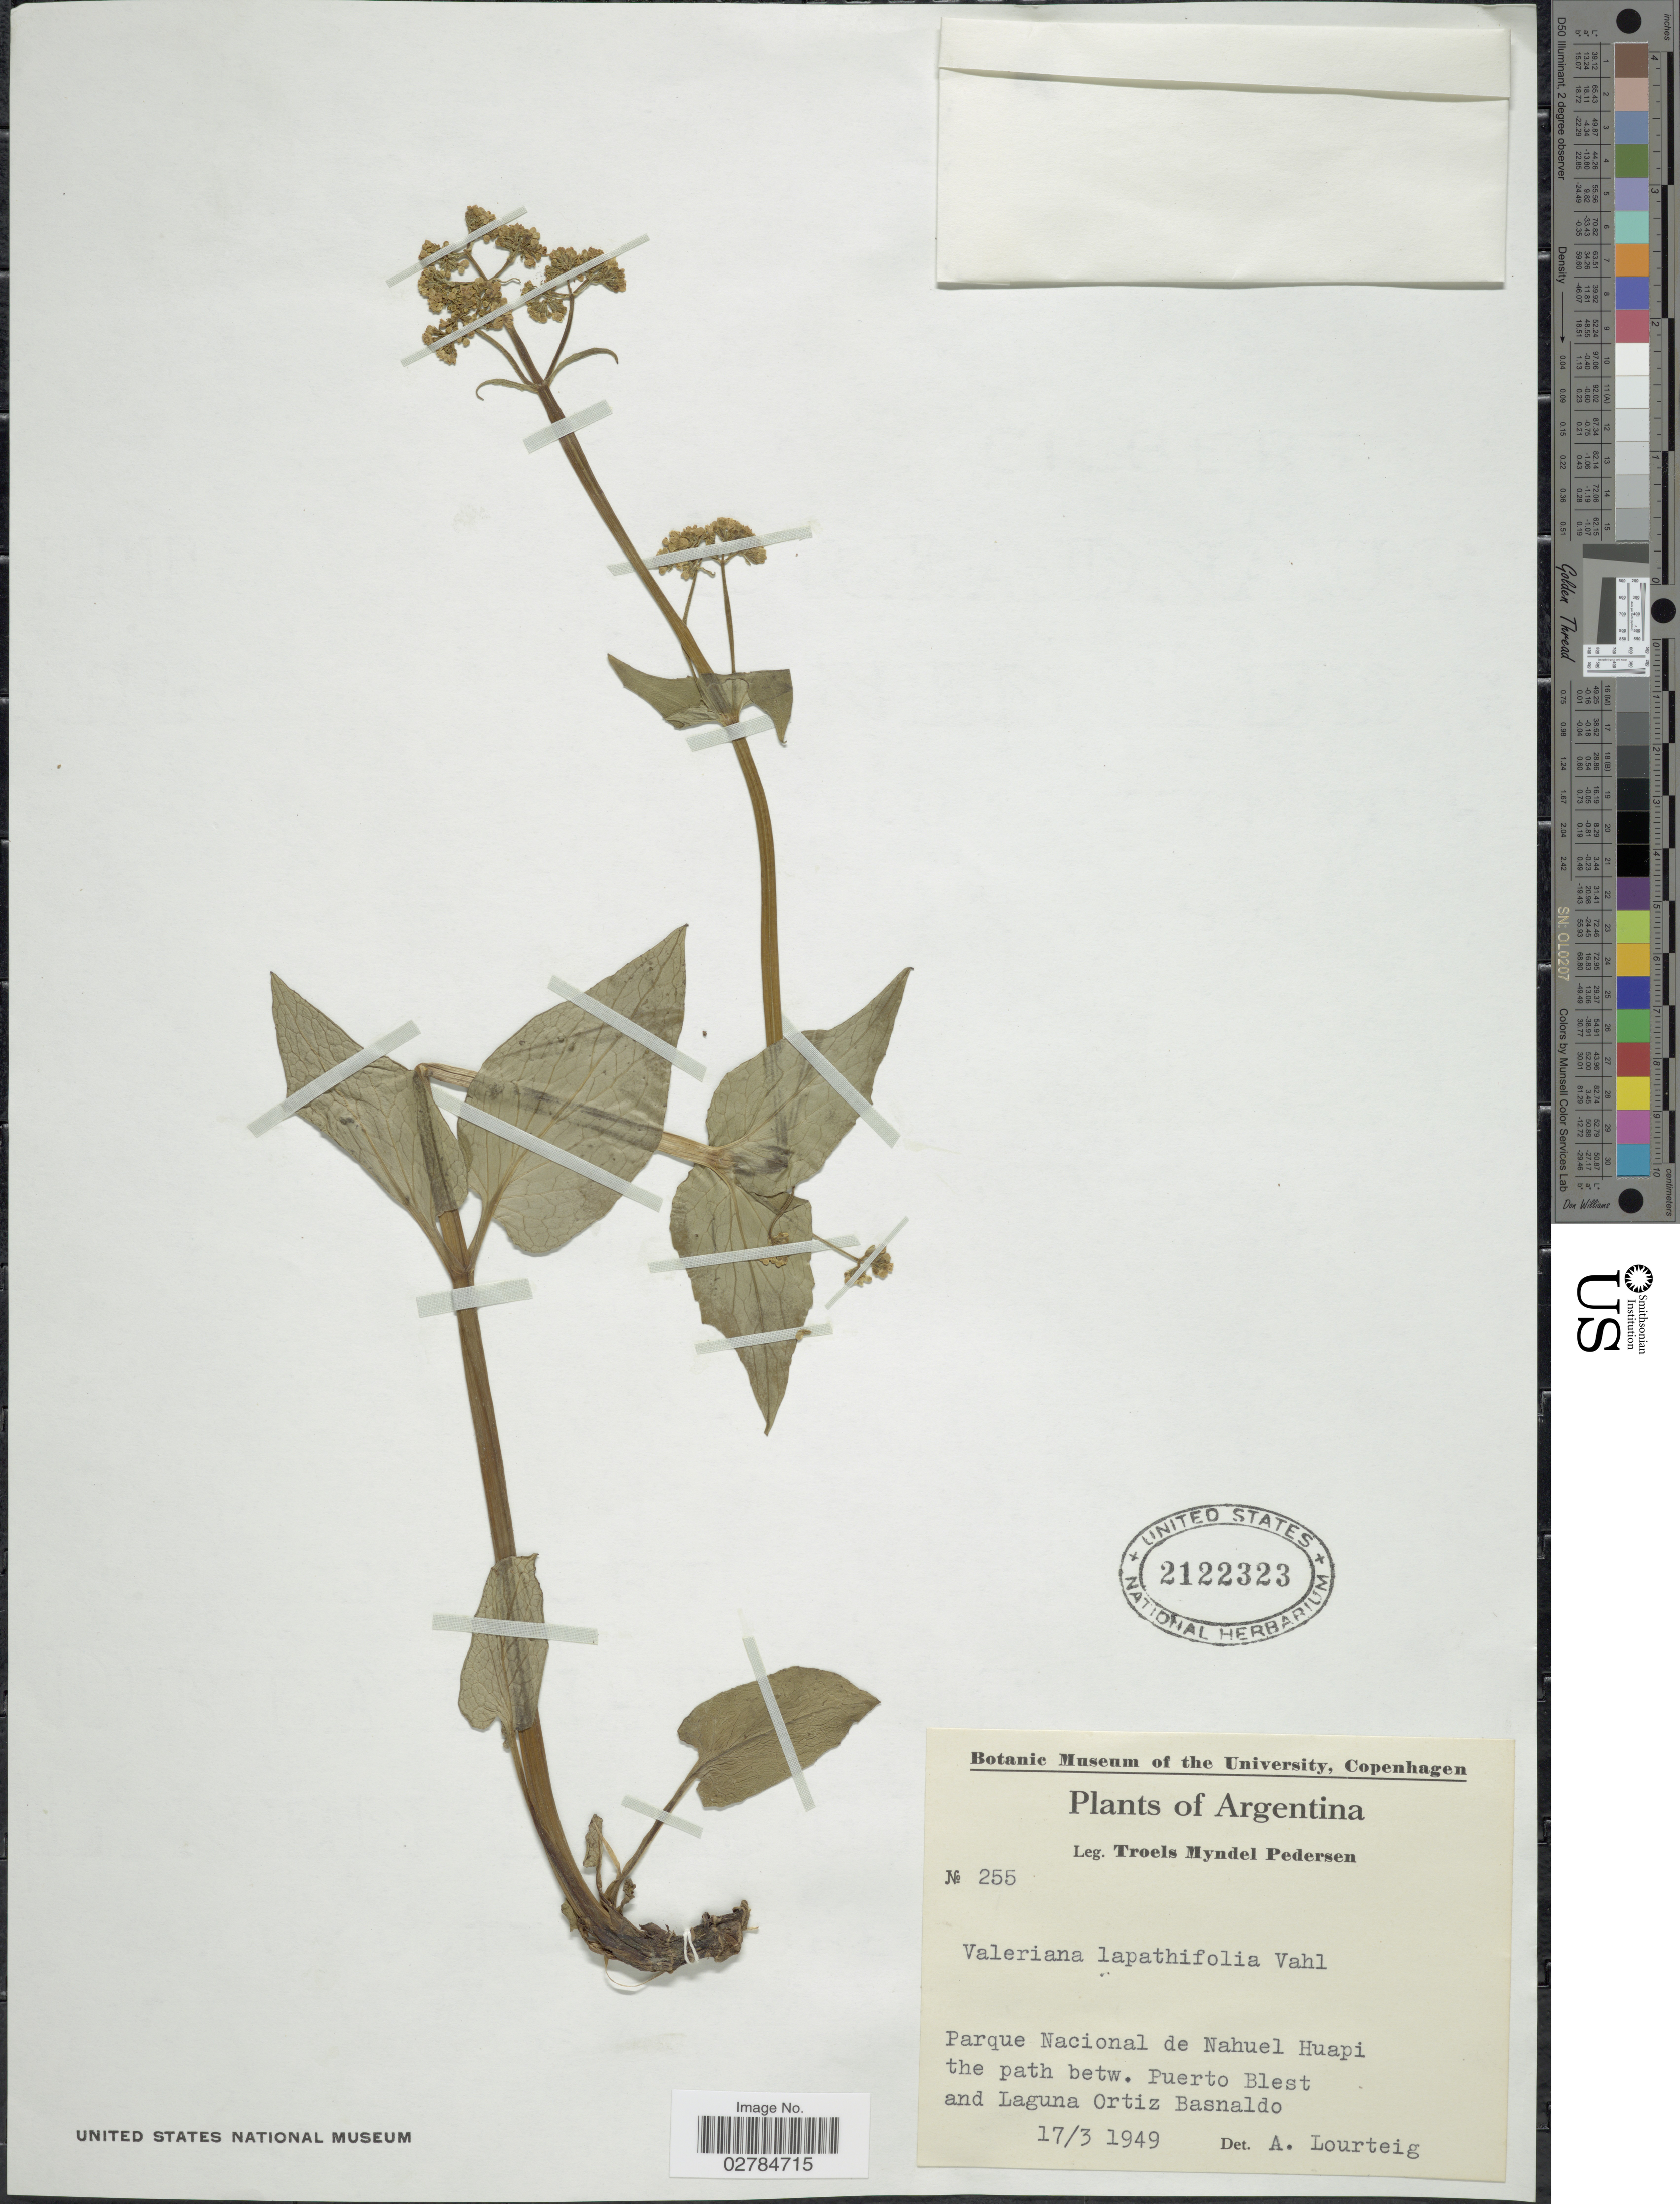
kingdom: Plantae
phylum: Tracheophyta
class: Magnoliopsida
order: Dipsacales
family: Caprifoliaceae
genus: Valeriana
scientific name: Valeriana lapathifolia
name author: Vahl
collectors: T. Pederson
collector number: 255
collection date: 1949-03-17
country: Argentina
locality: Parque Nacional de Nahuel Huapi, the path betw. Puerto Blest and Laguna Ortiz Basnaldo.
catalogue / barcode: US 2122323